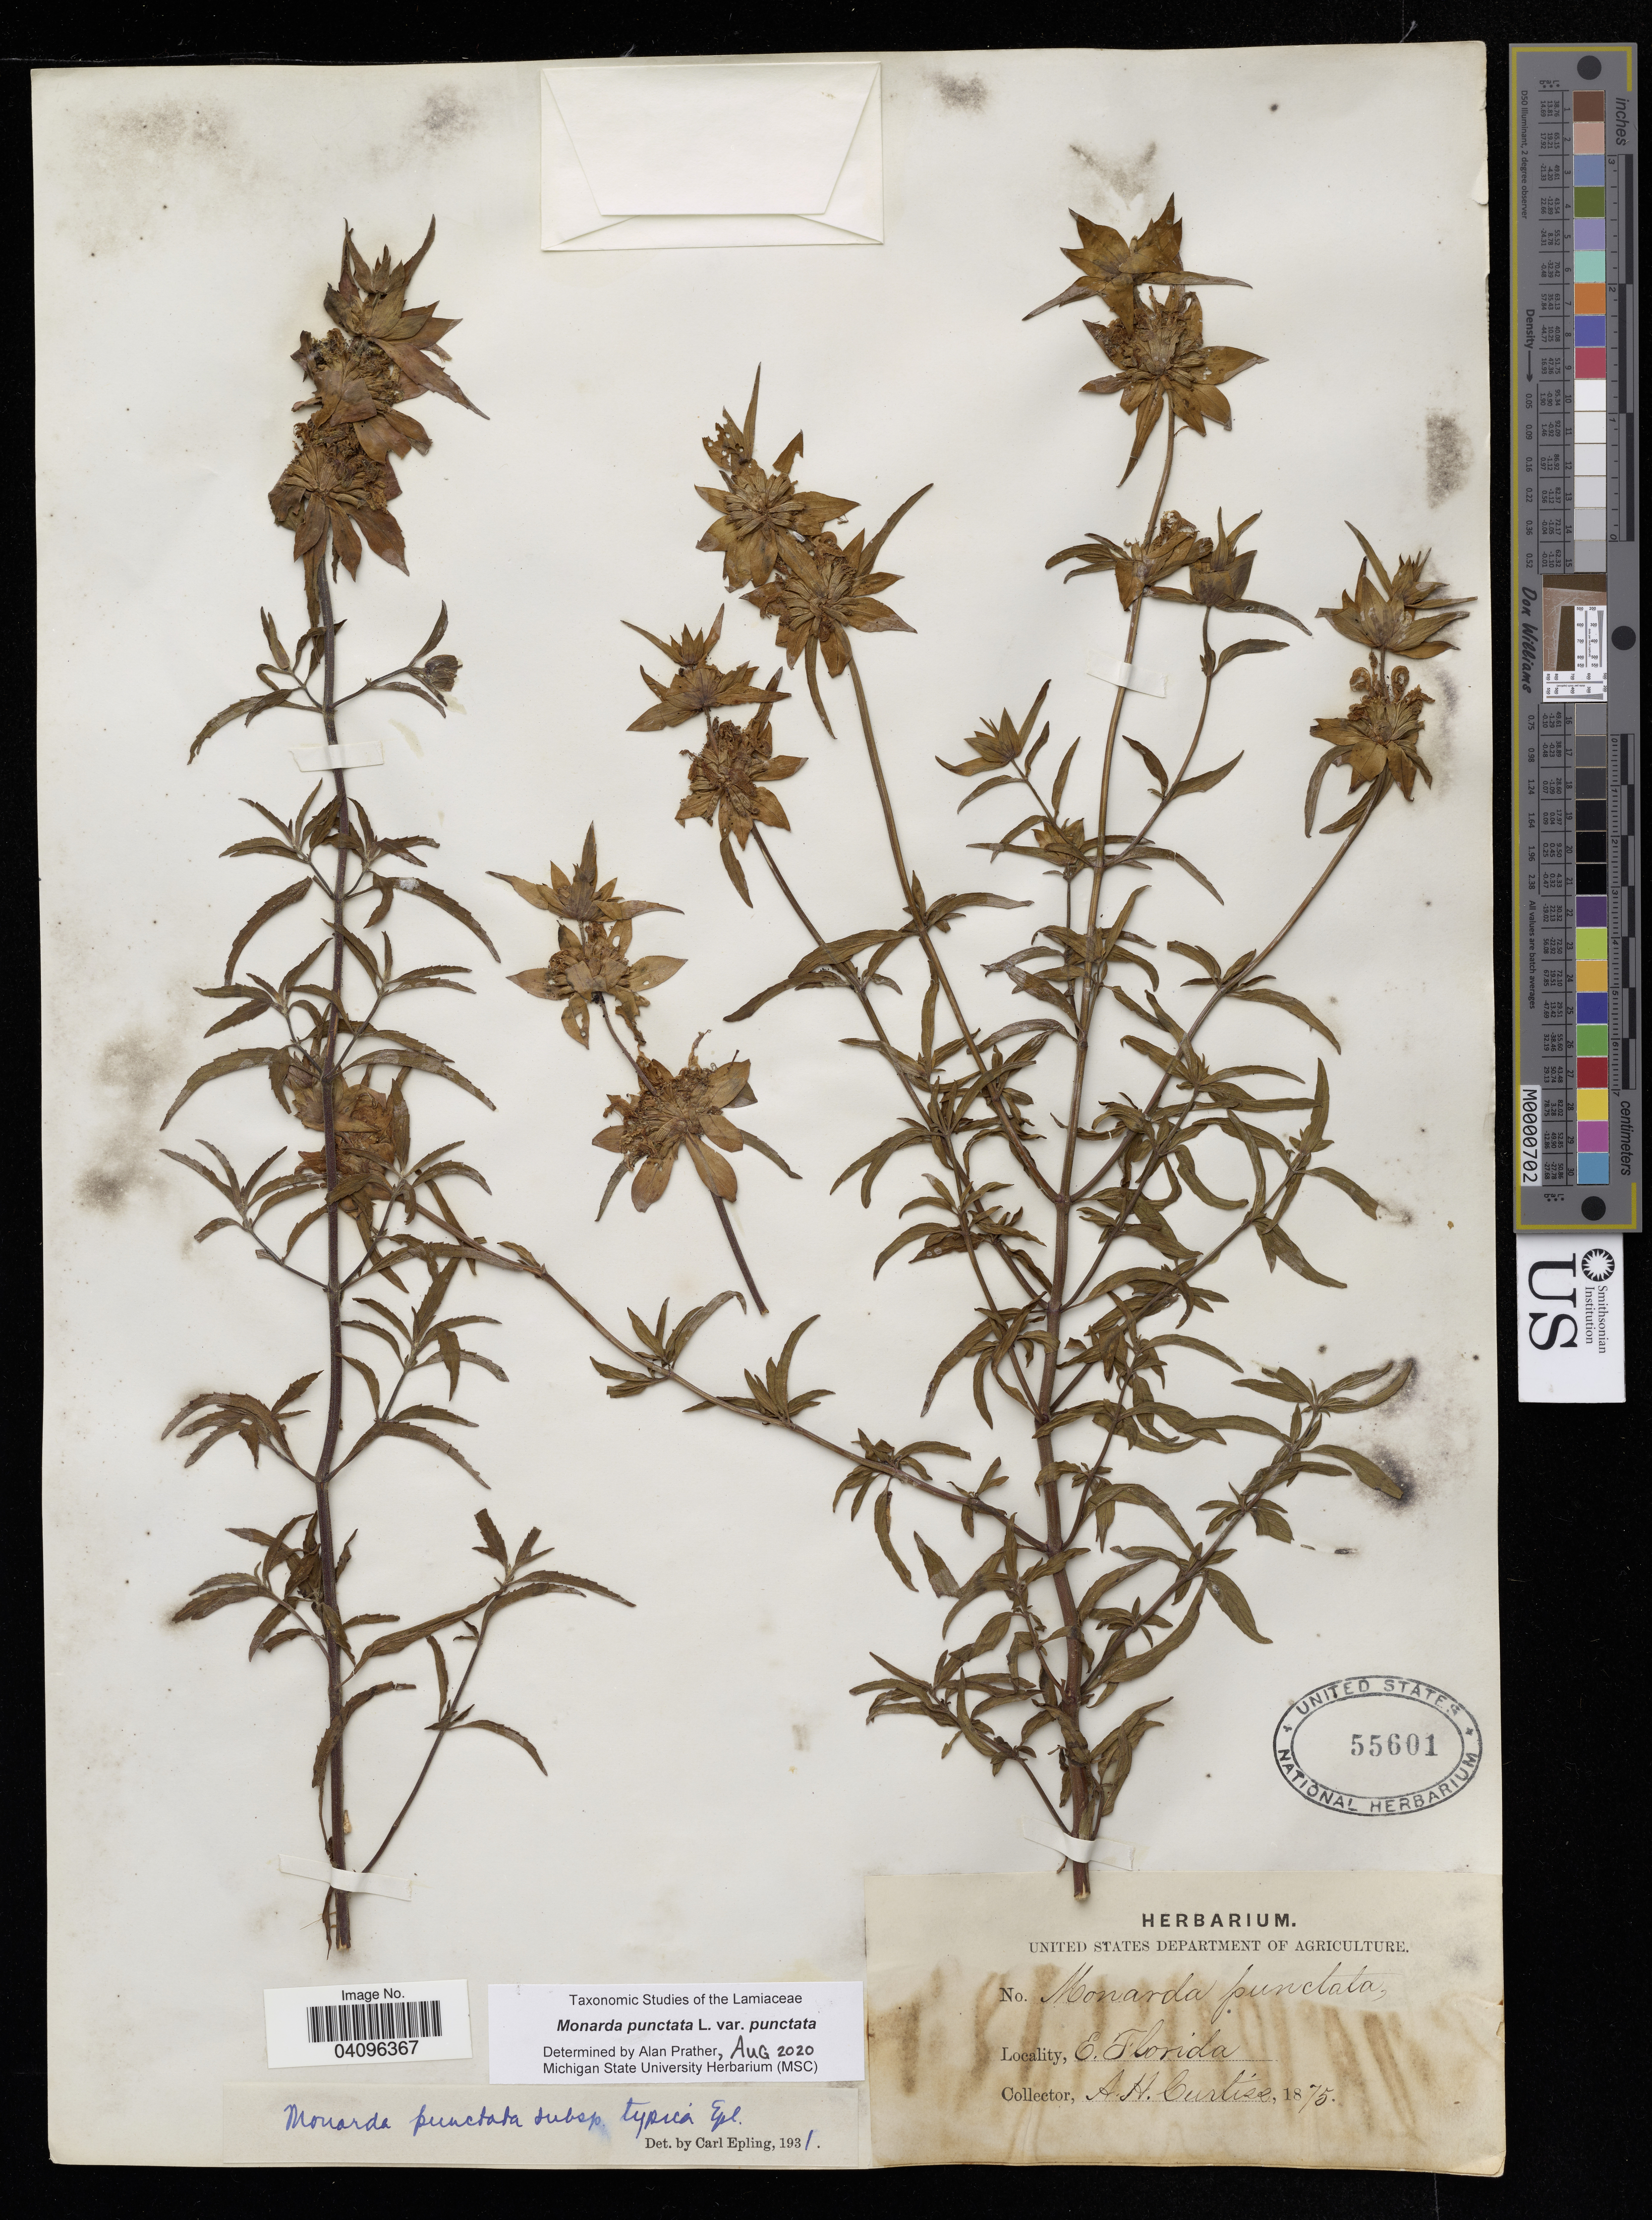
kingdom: Plantae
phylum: Tracheophyta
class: Magnoliopsida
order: Lamiales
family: Lamiaceae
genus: Monarda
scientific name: Monarda punctata var. punctata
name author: L.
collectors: A. H. Curtiss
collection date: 1875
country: United States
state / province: Florida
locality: E. Florida.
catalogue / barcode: US 55601